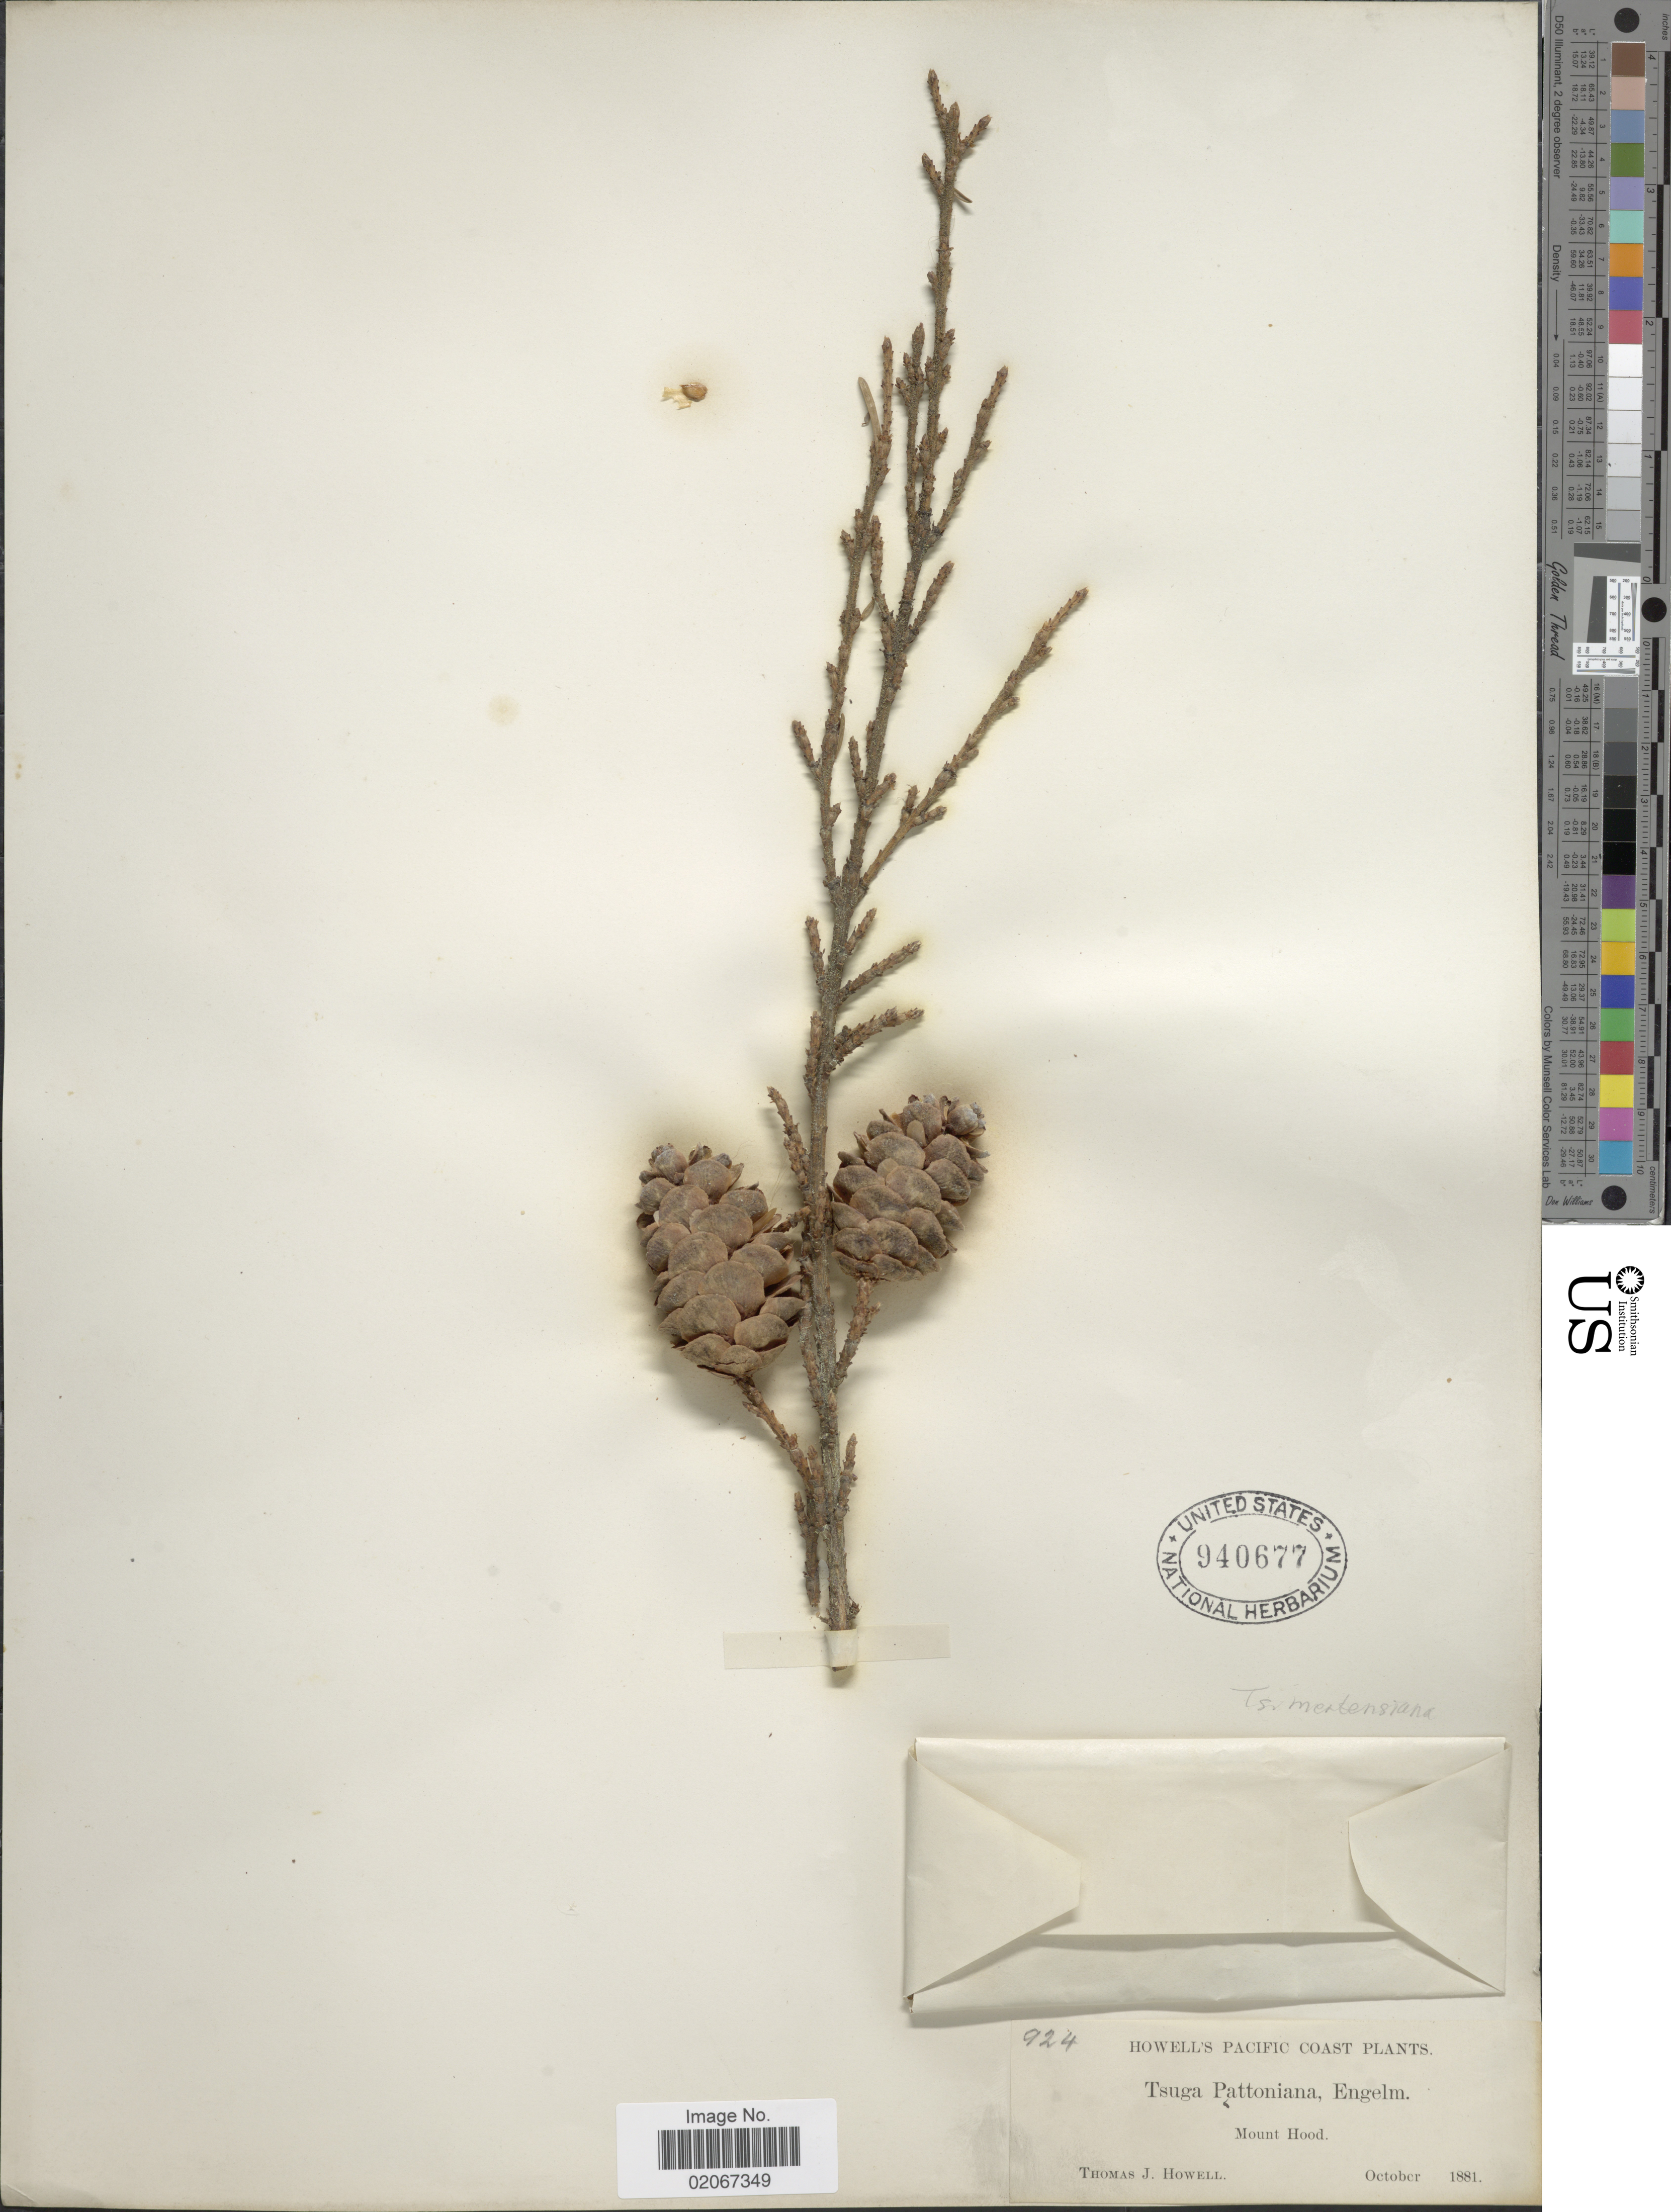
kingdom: Plantae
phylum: Tracheophyta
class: Pinopsida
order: Pinales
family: Pinaceae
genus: Tsuga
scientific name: Tsuga mertensiana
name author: (Bong.) Carrière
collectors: T. J. Howell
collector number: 924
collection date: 1881-10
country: United States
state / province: Oregon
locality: Howell's Pacific Coast. Mount Hood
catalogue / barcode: US 940677